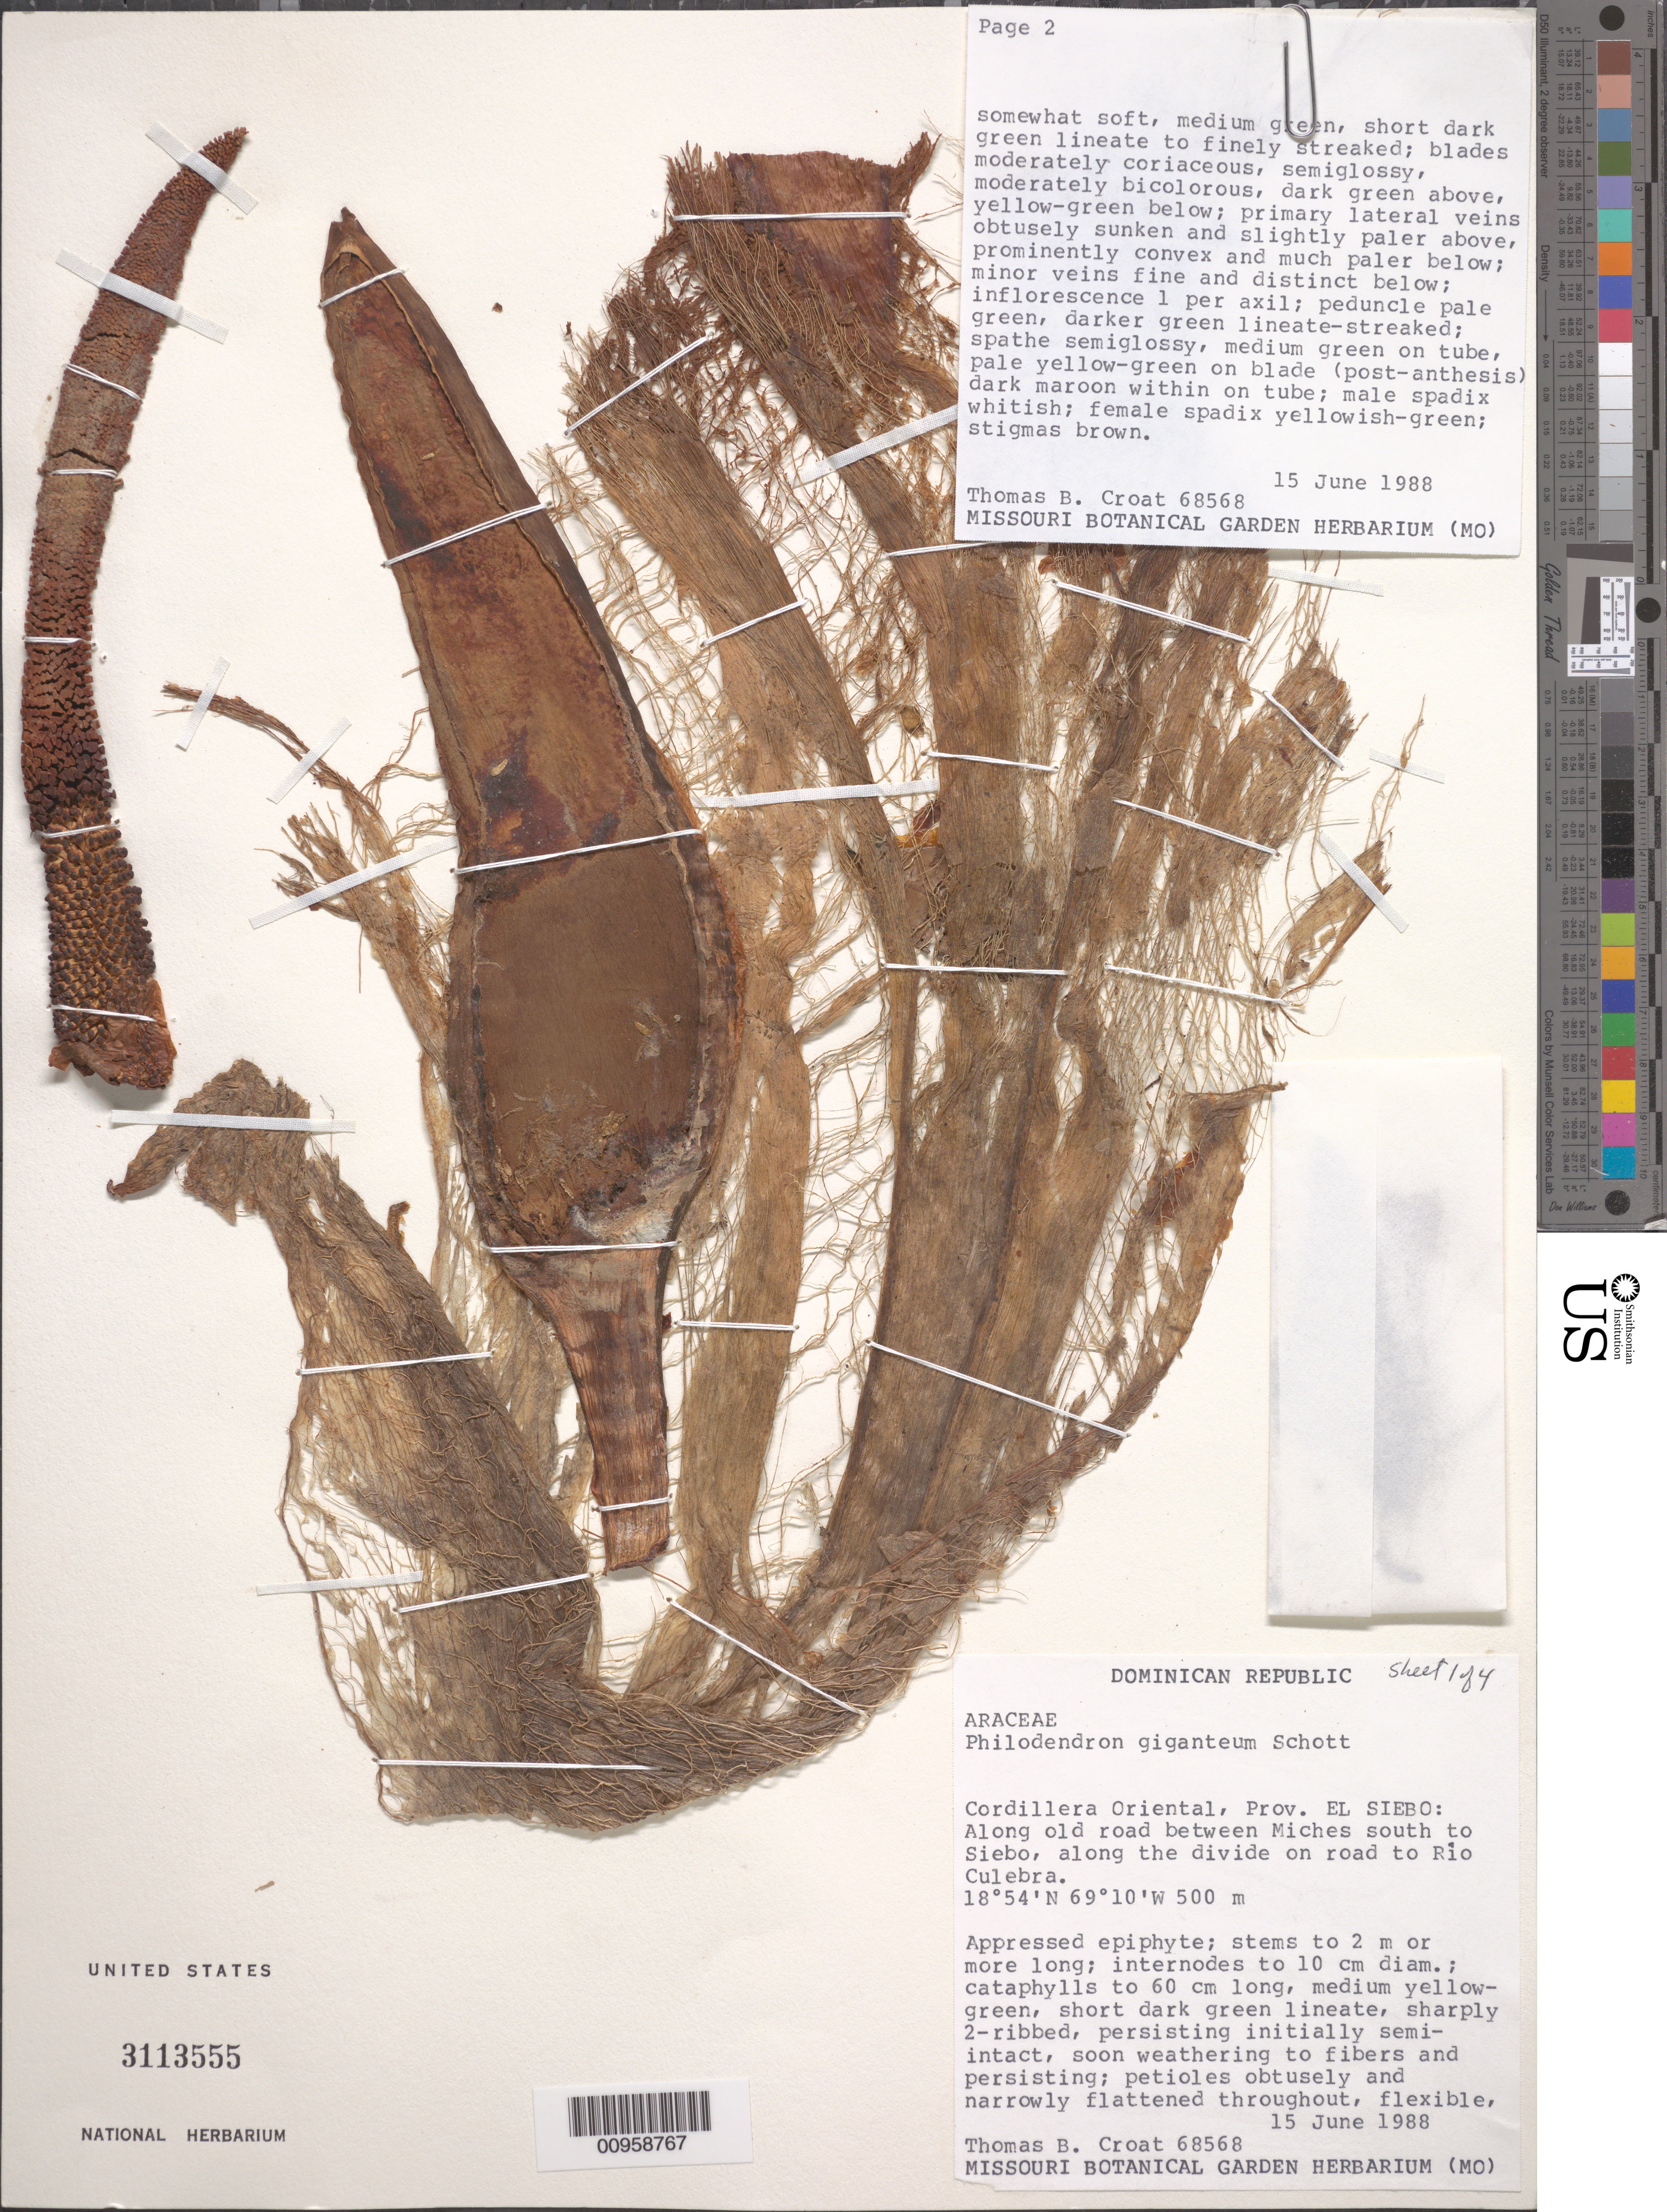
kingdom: Plantae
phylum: Tracheophyta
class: Liliopsida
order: Alismatales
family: Araceae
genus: Philodendron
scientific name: Philodendron giganteum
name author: Schott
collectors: T. B. Croat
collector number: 68568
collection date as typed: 15 Jun 1988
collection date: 1988-06-15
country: Dominican Republic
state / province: El Seibo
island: Hispaniola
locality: Cordillera Oriental, along old road between Miches south to Siebo, along the divide on road to Rio Culebra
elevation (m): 500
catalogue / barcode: US 3113555